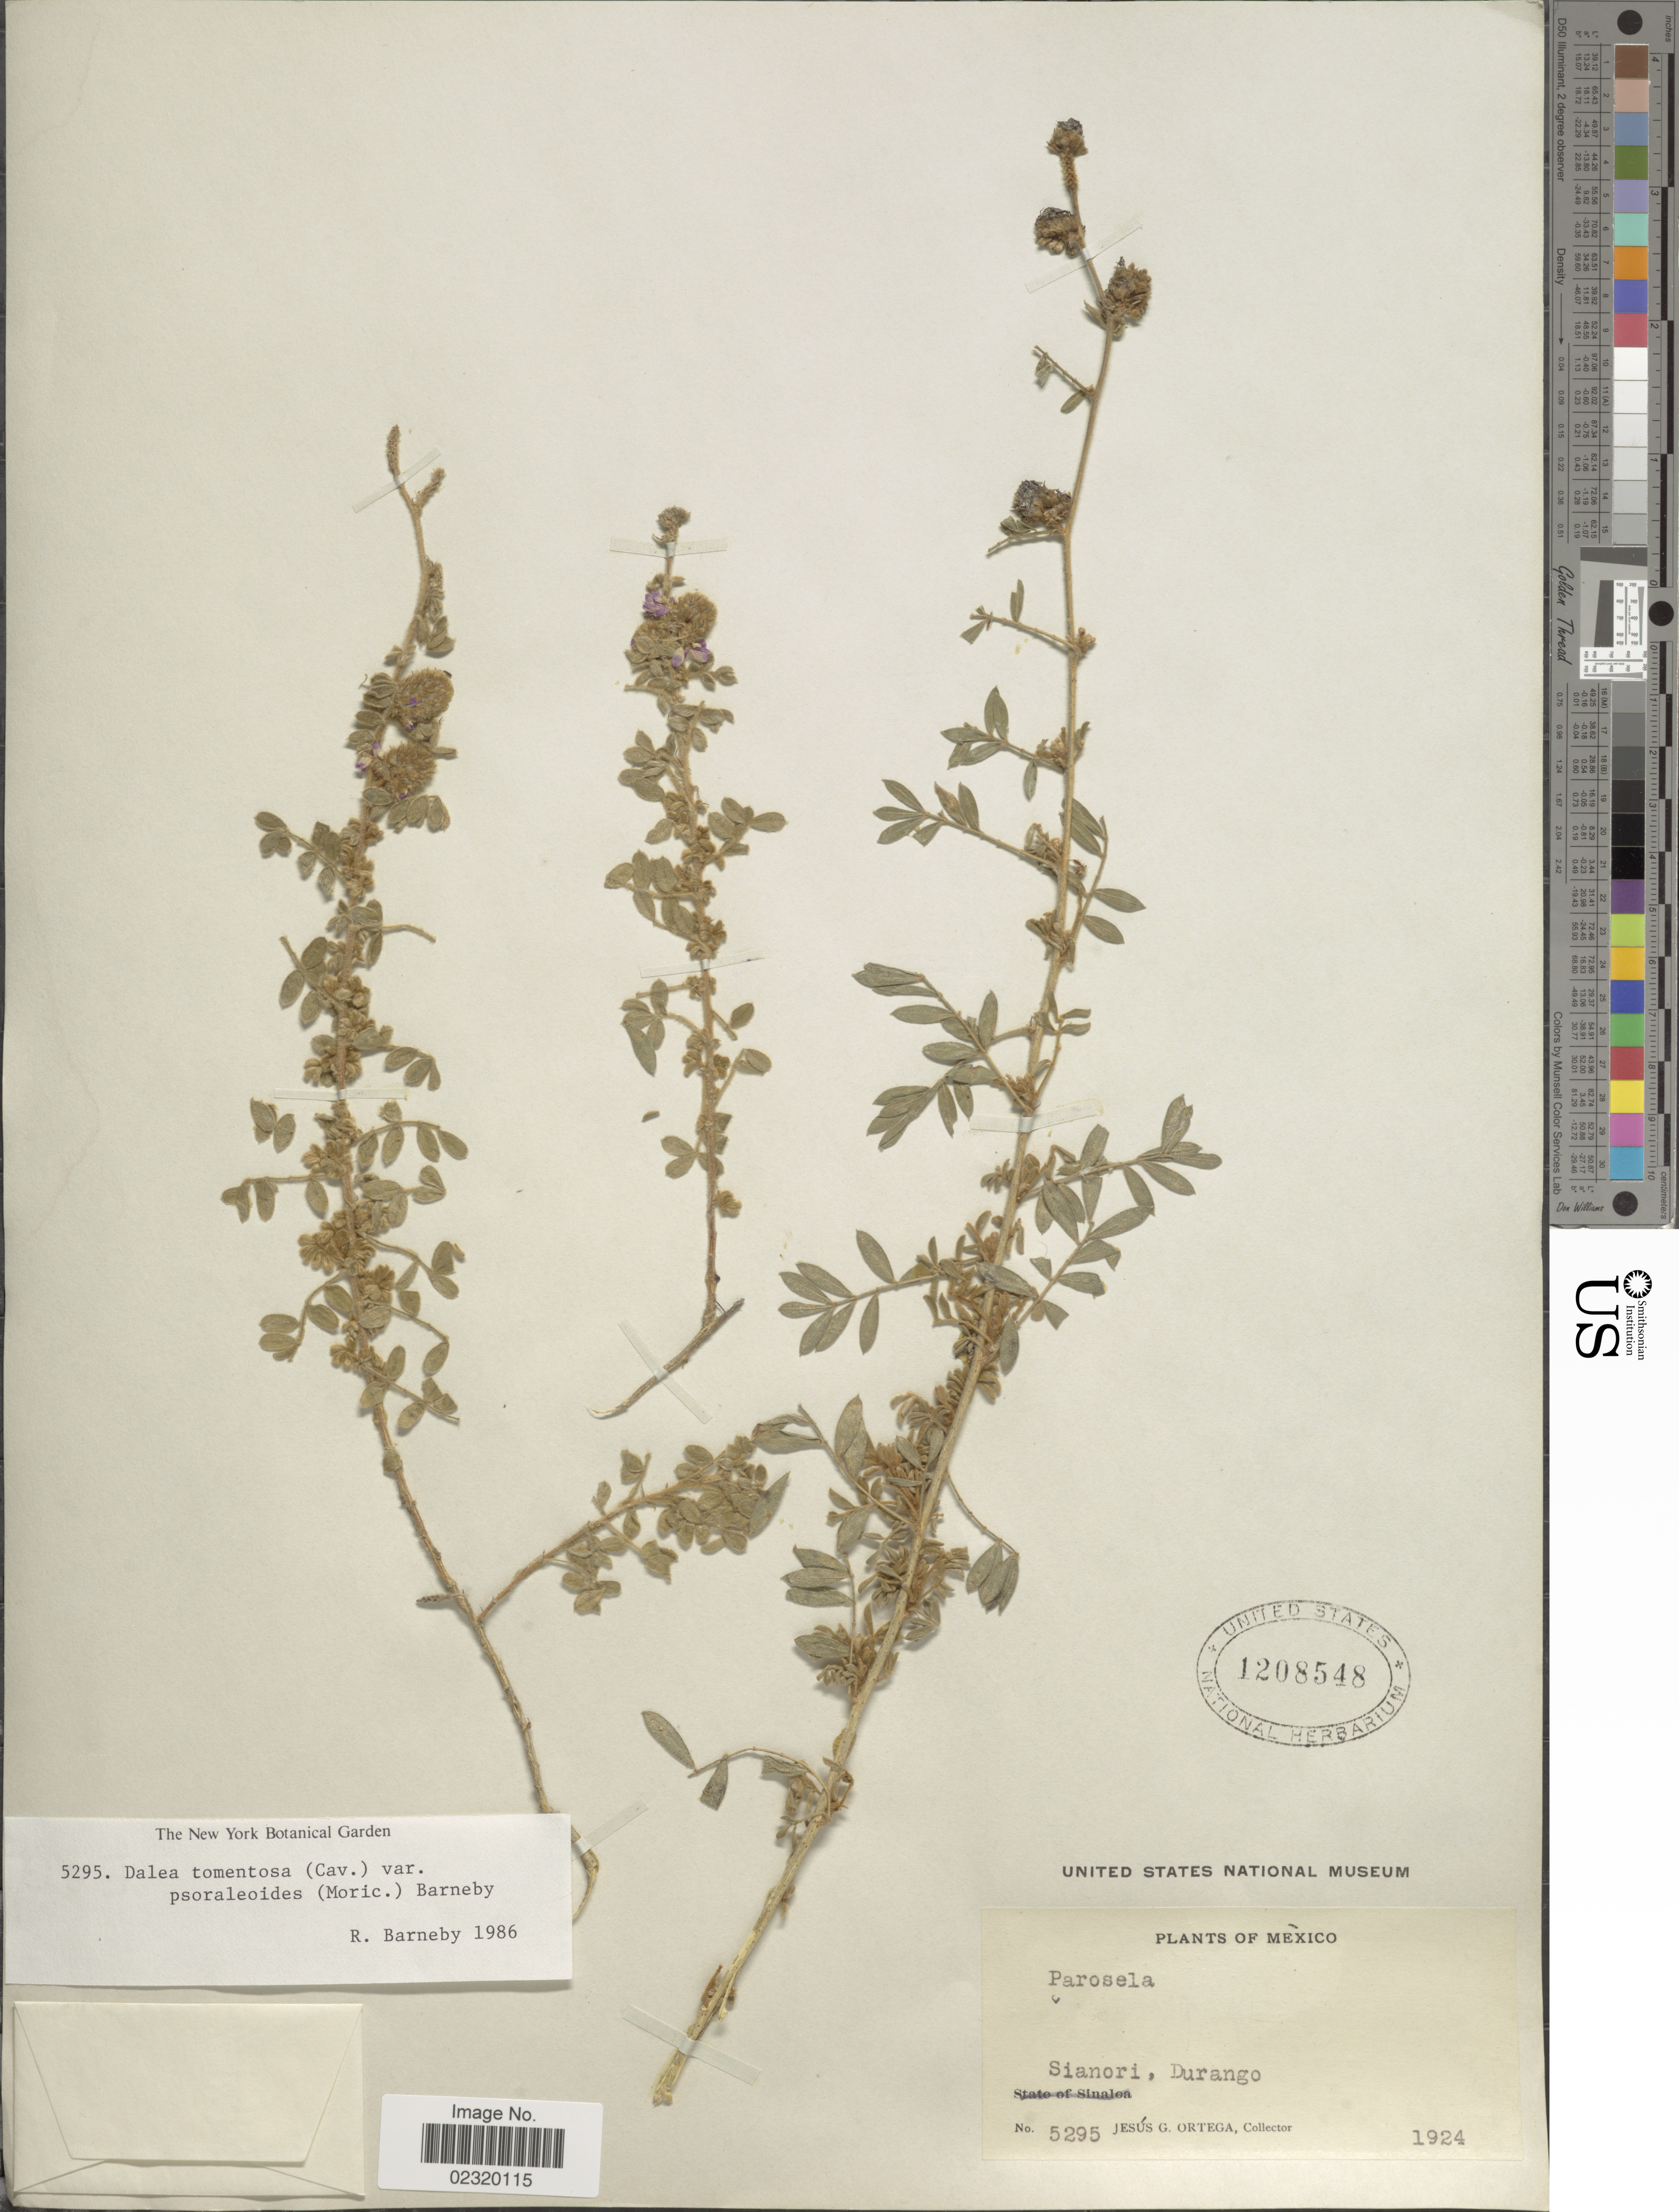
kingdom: Plantae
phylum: Tracheophyta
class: Magnoliopsida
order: Fabales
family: Fabaceae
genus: Dalea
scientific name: Dalea tomentosa var. psoraleoides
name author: (Moric.) Barneby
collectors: J. Ortega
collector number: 5295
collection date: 1924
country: Mexico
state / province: Durango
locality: Sianori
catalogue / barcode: US 1208548